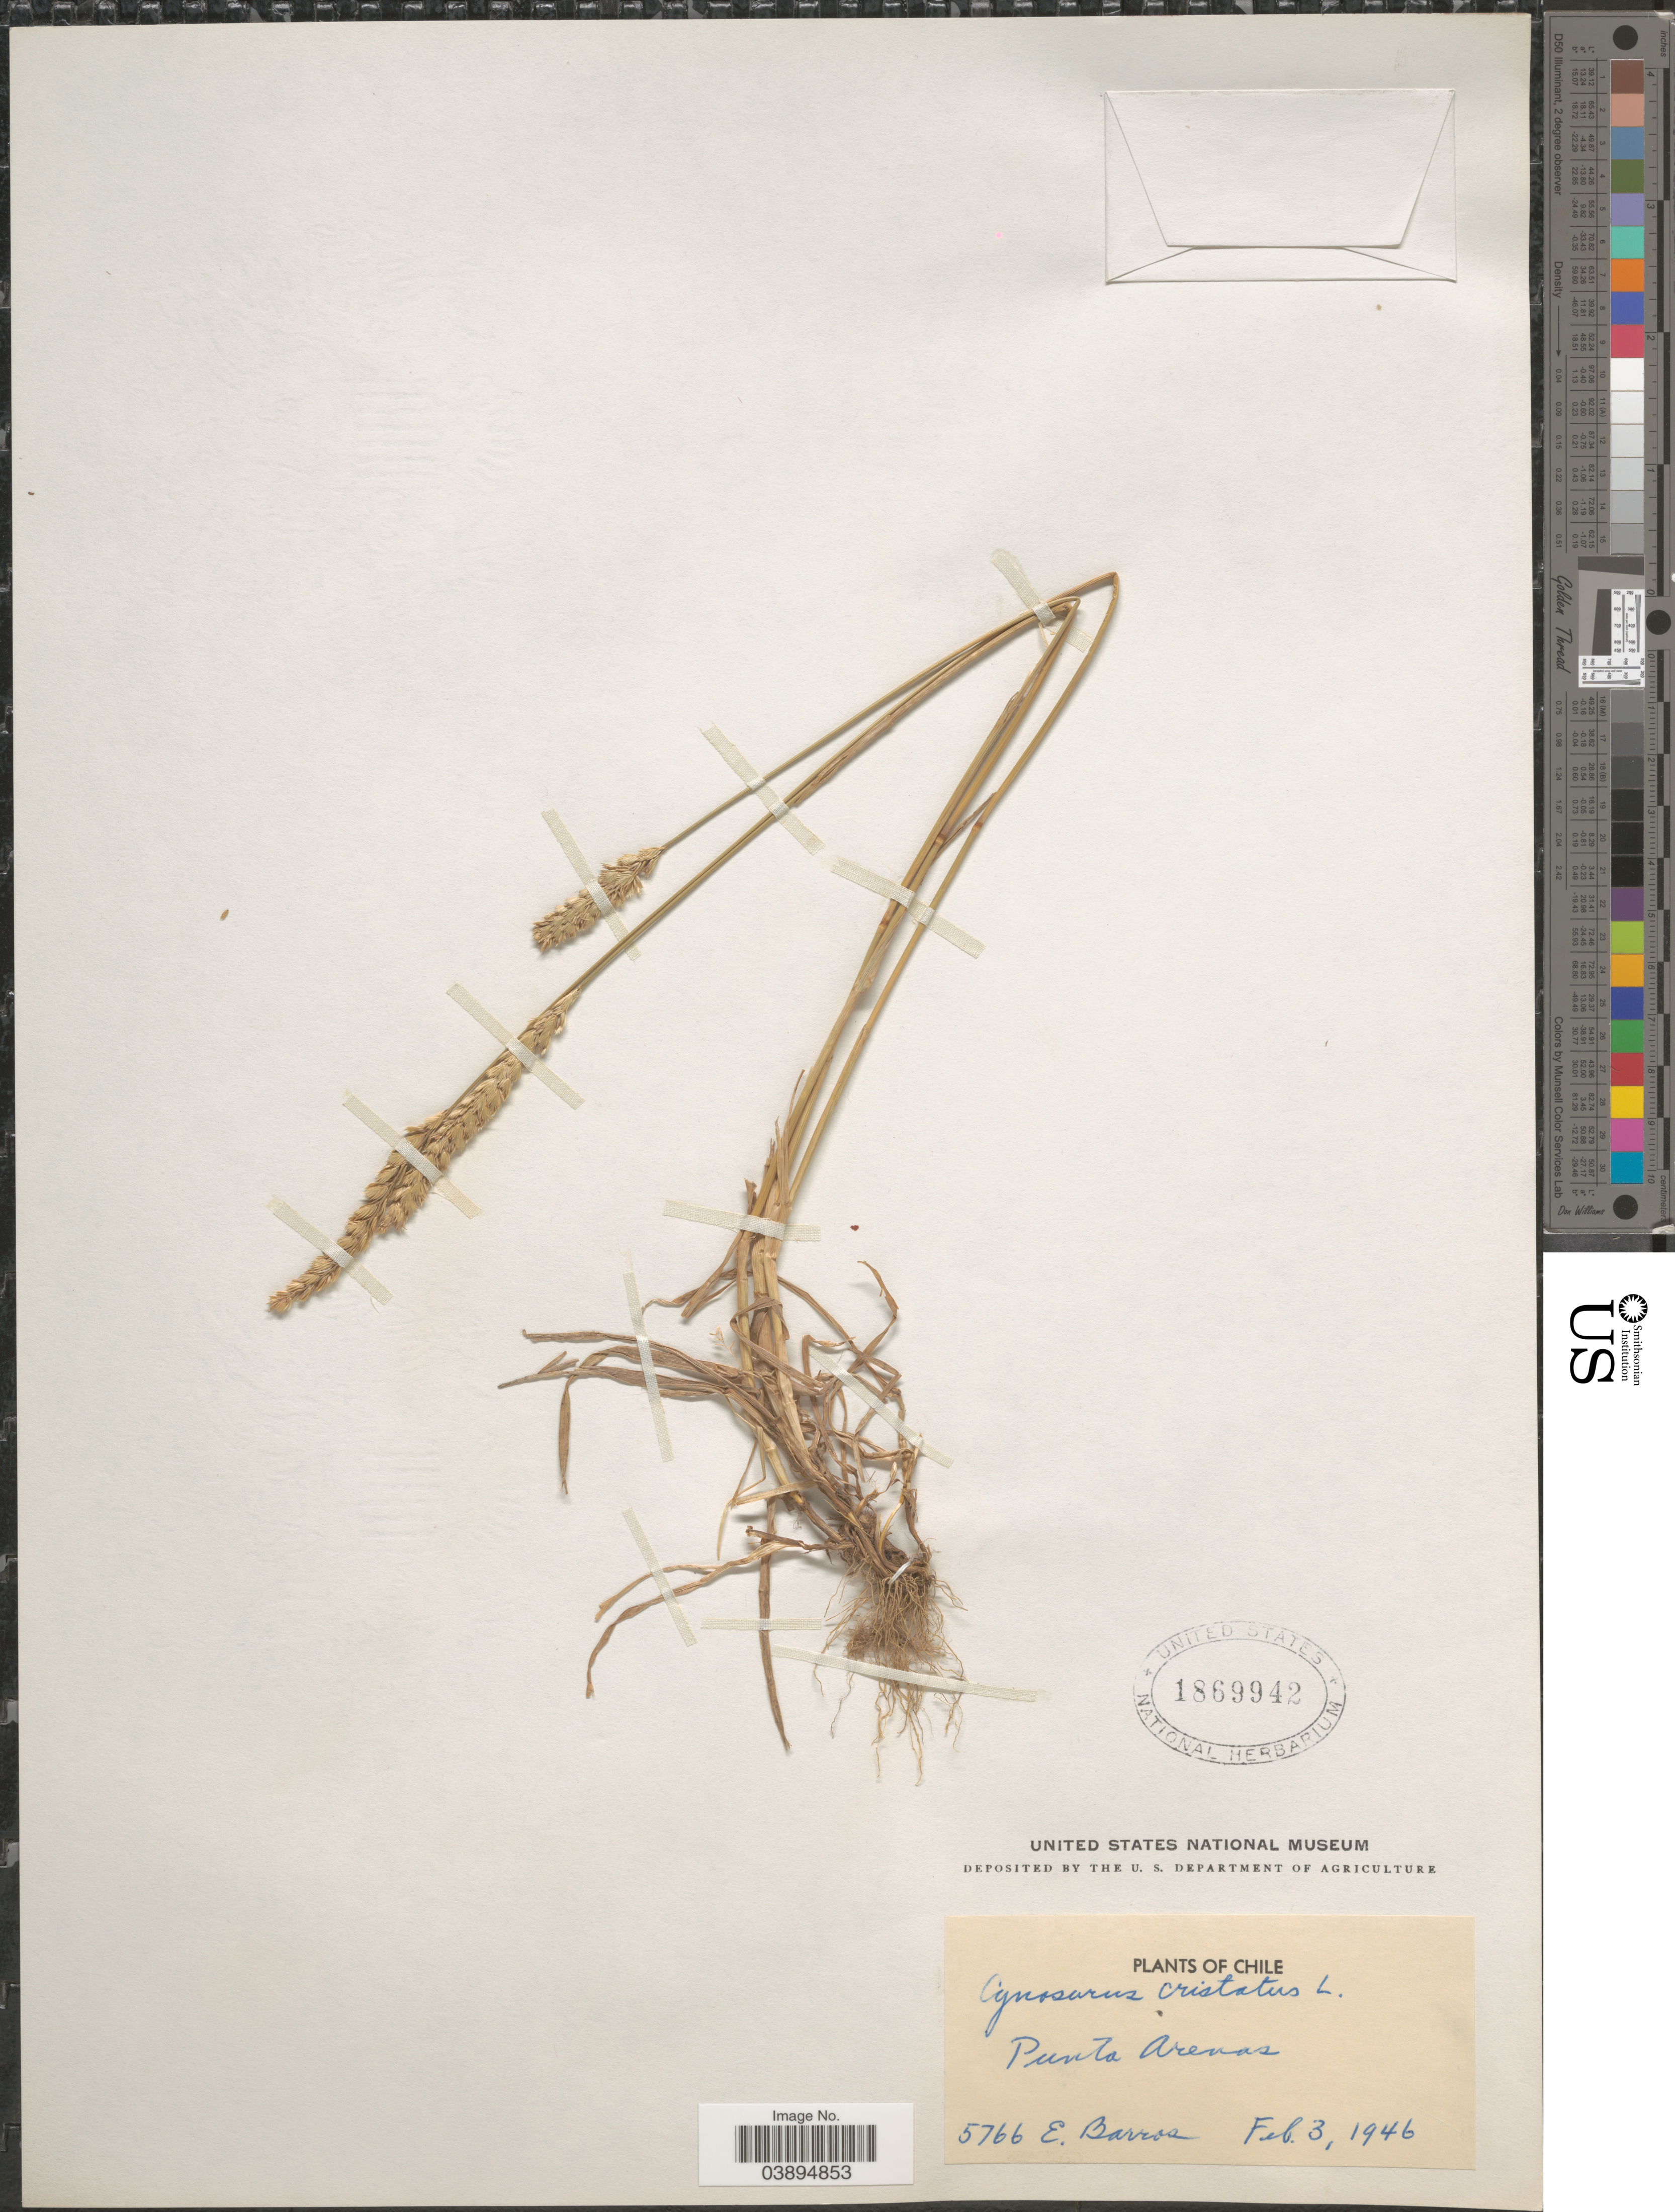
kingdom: Plantae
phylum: Tracheophyta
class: Liliopsida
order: Poales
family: Poaceae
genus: Cynosurus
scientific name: Cynosurus cristatus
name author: L.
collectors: E. Barros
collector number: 5766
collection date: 1946-02-03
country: Chile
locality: Punta Arenas.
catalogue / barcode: US 1869942